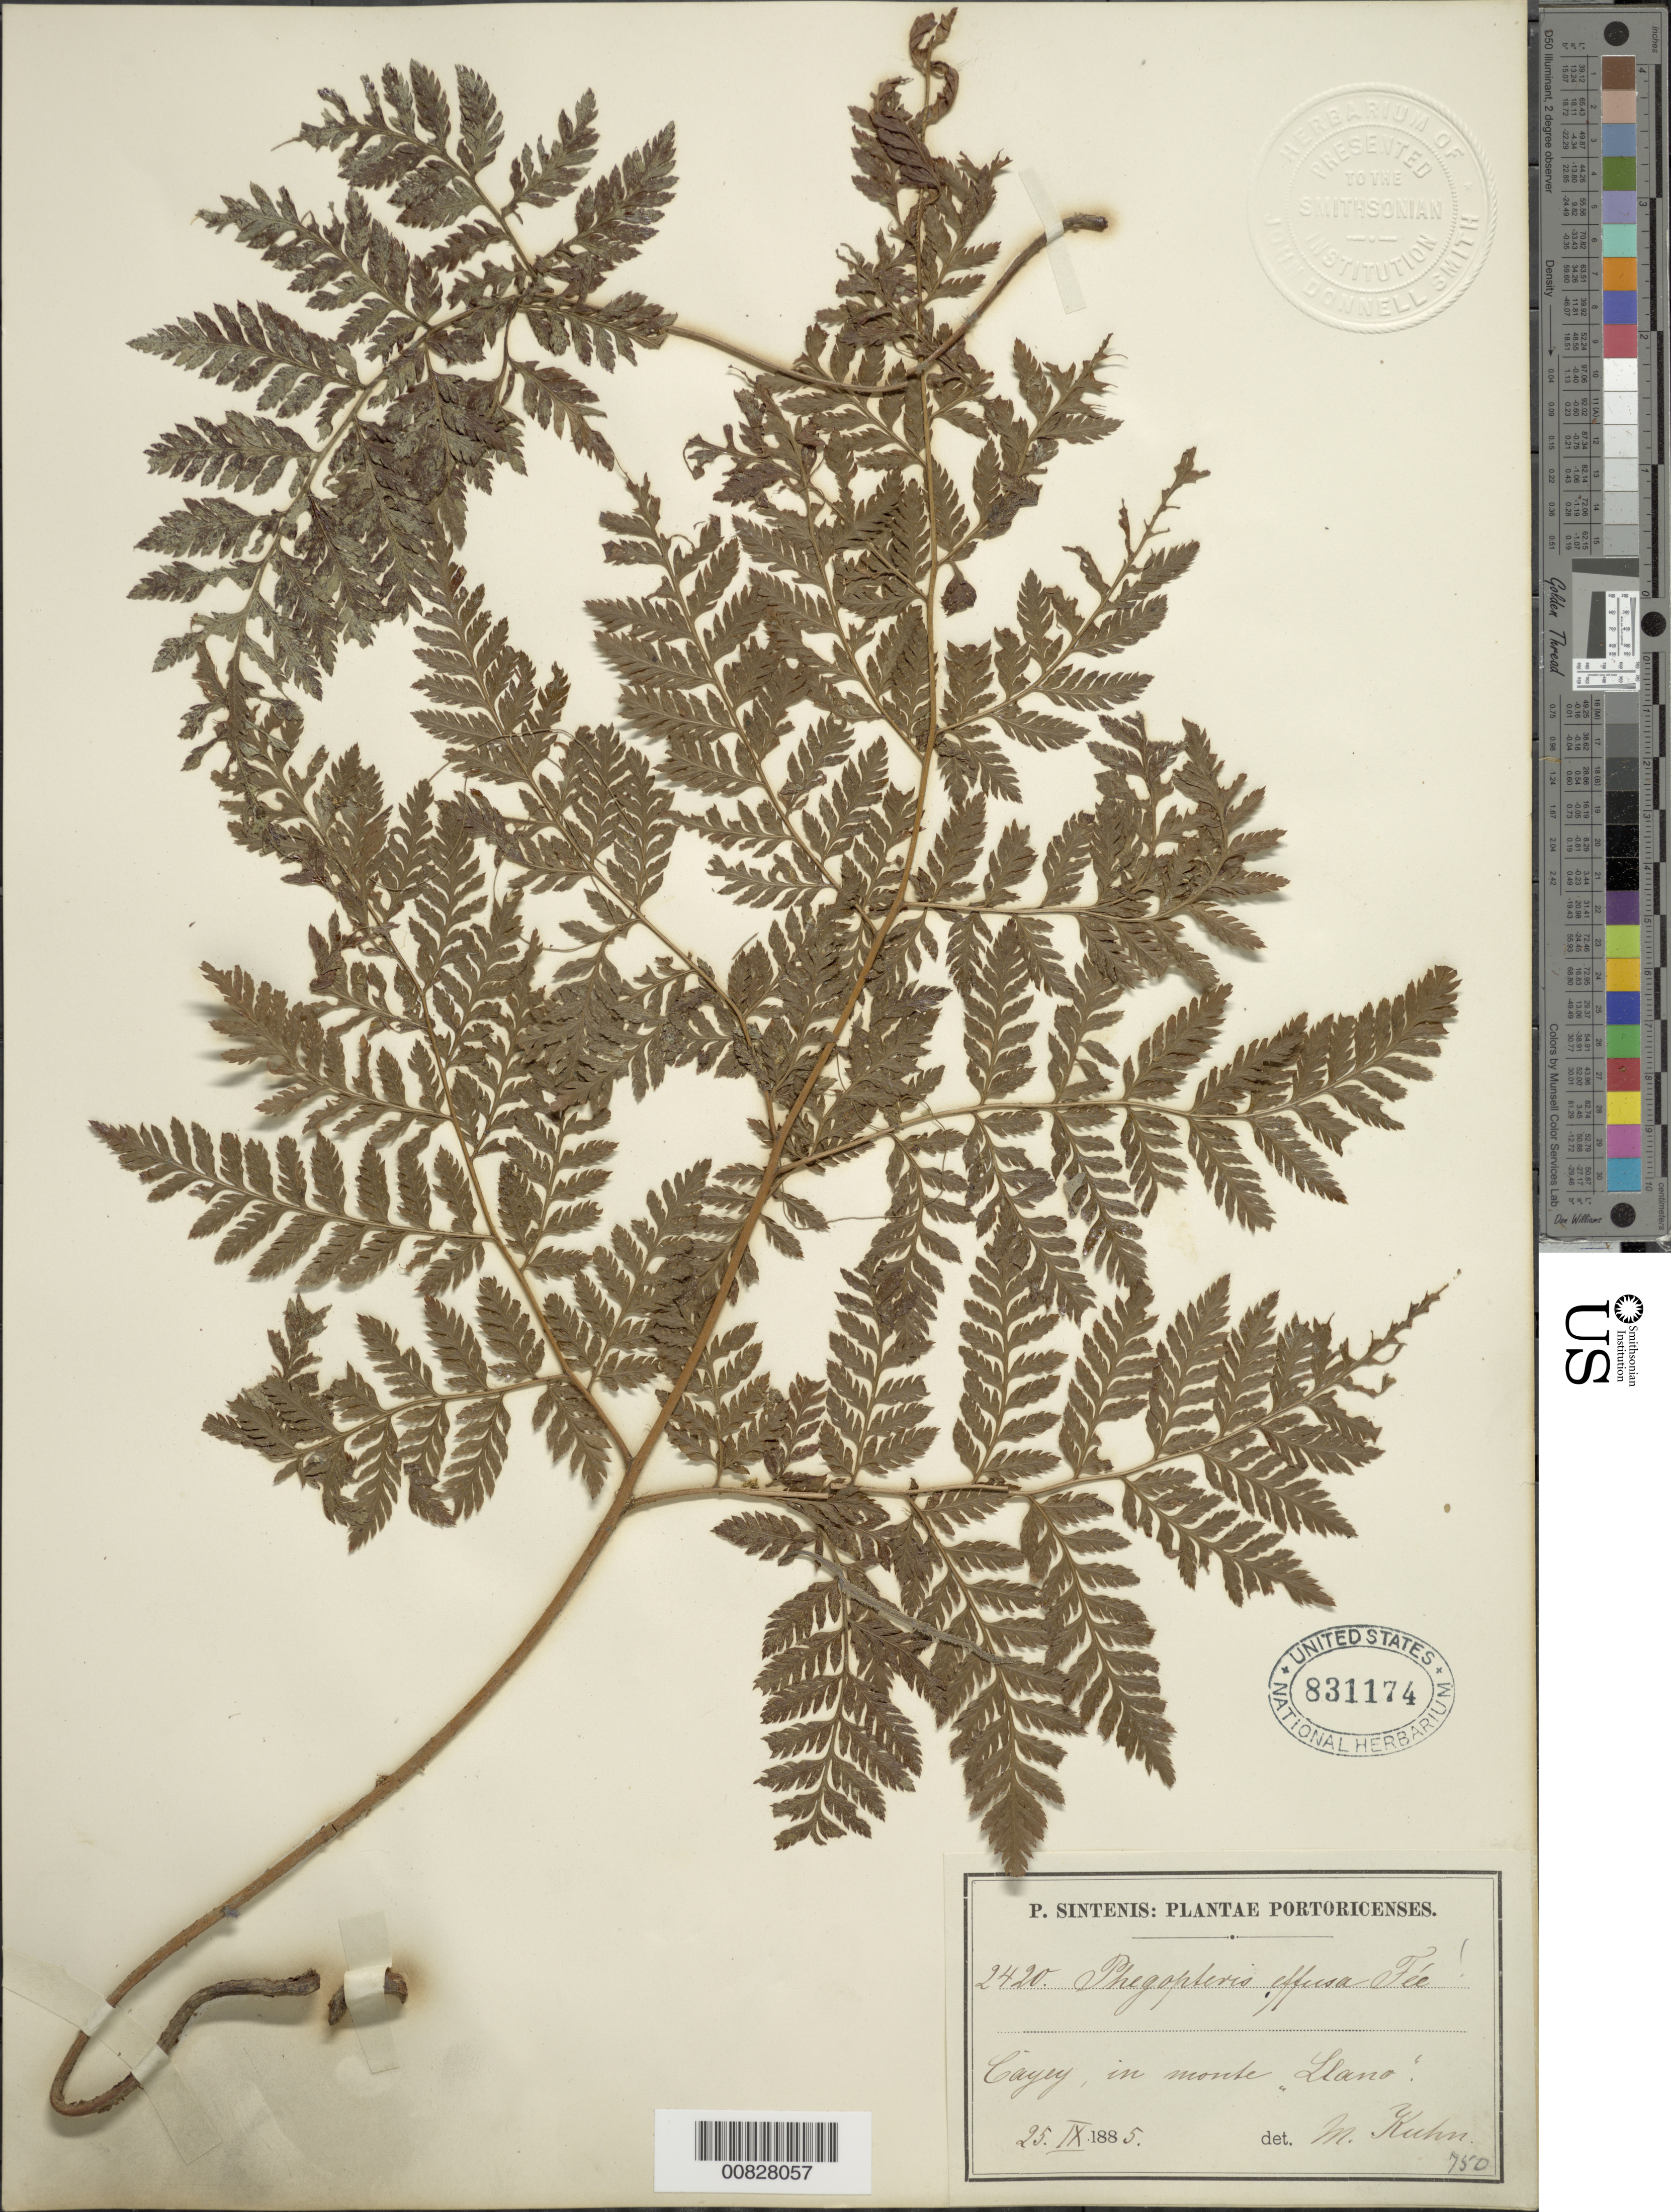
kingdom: Plantae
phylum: Tracheophyta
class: Polypodiopsida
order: Polypodiales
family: Dryopteridaceae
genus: Parapolystichum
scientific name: Parapolystichum effusum var. effusum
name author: (Sw.) Ching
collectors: P. Sintenis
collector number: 2420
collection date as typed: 25 Sep 1885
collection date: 1885-09-25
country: Puerto Rico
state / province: Cayey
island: Puerto Rico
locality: Cayey, Monte Llano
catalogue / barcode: US 831174